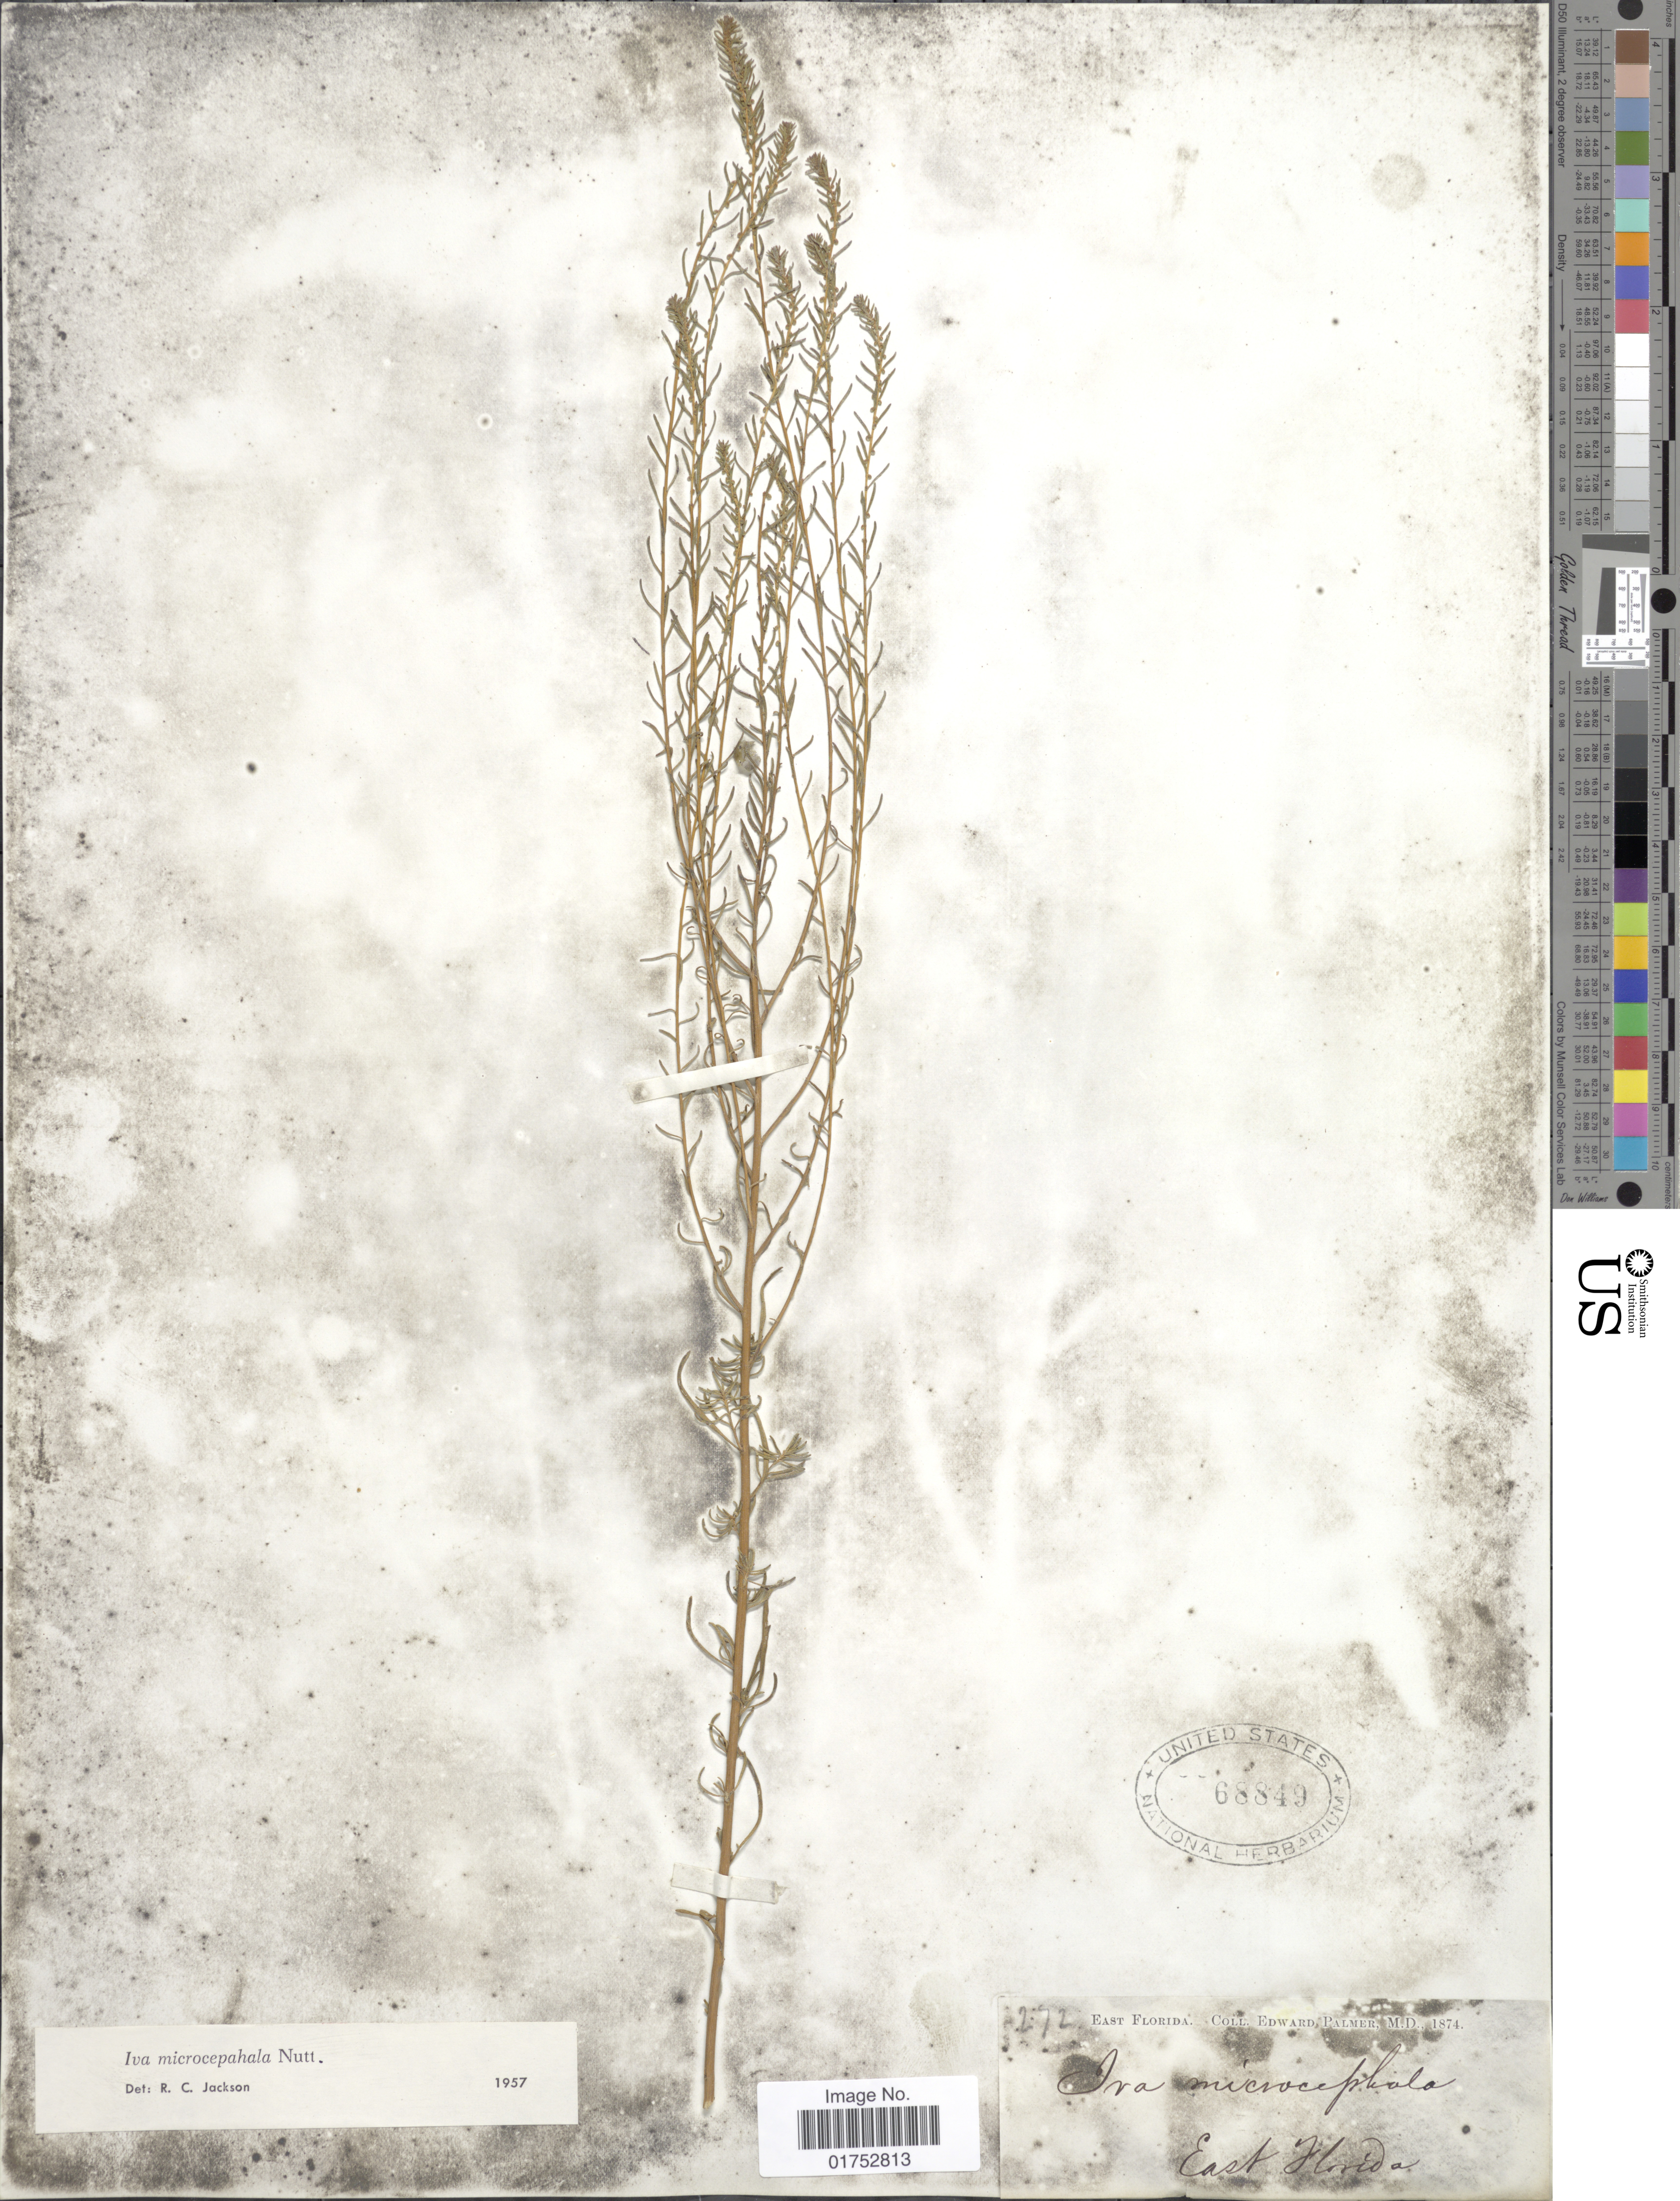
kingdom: Plantae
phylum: Tracheophyta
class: Magnoliopsida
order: Asterales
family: Asteraceae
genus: Iva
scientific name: Iva microcephala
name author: Nutt.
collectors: E. Palmer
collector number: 272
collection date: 1874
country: United States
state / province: Florida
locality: East Florida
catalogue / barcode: US 68849